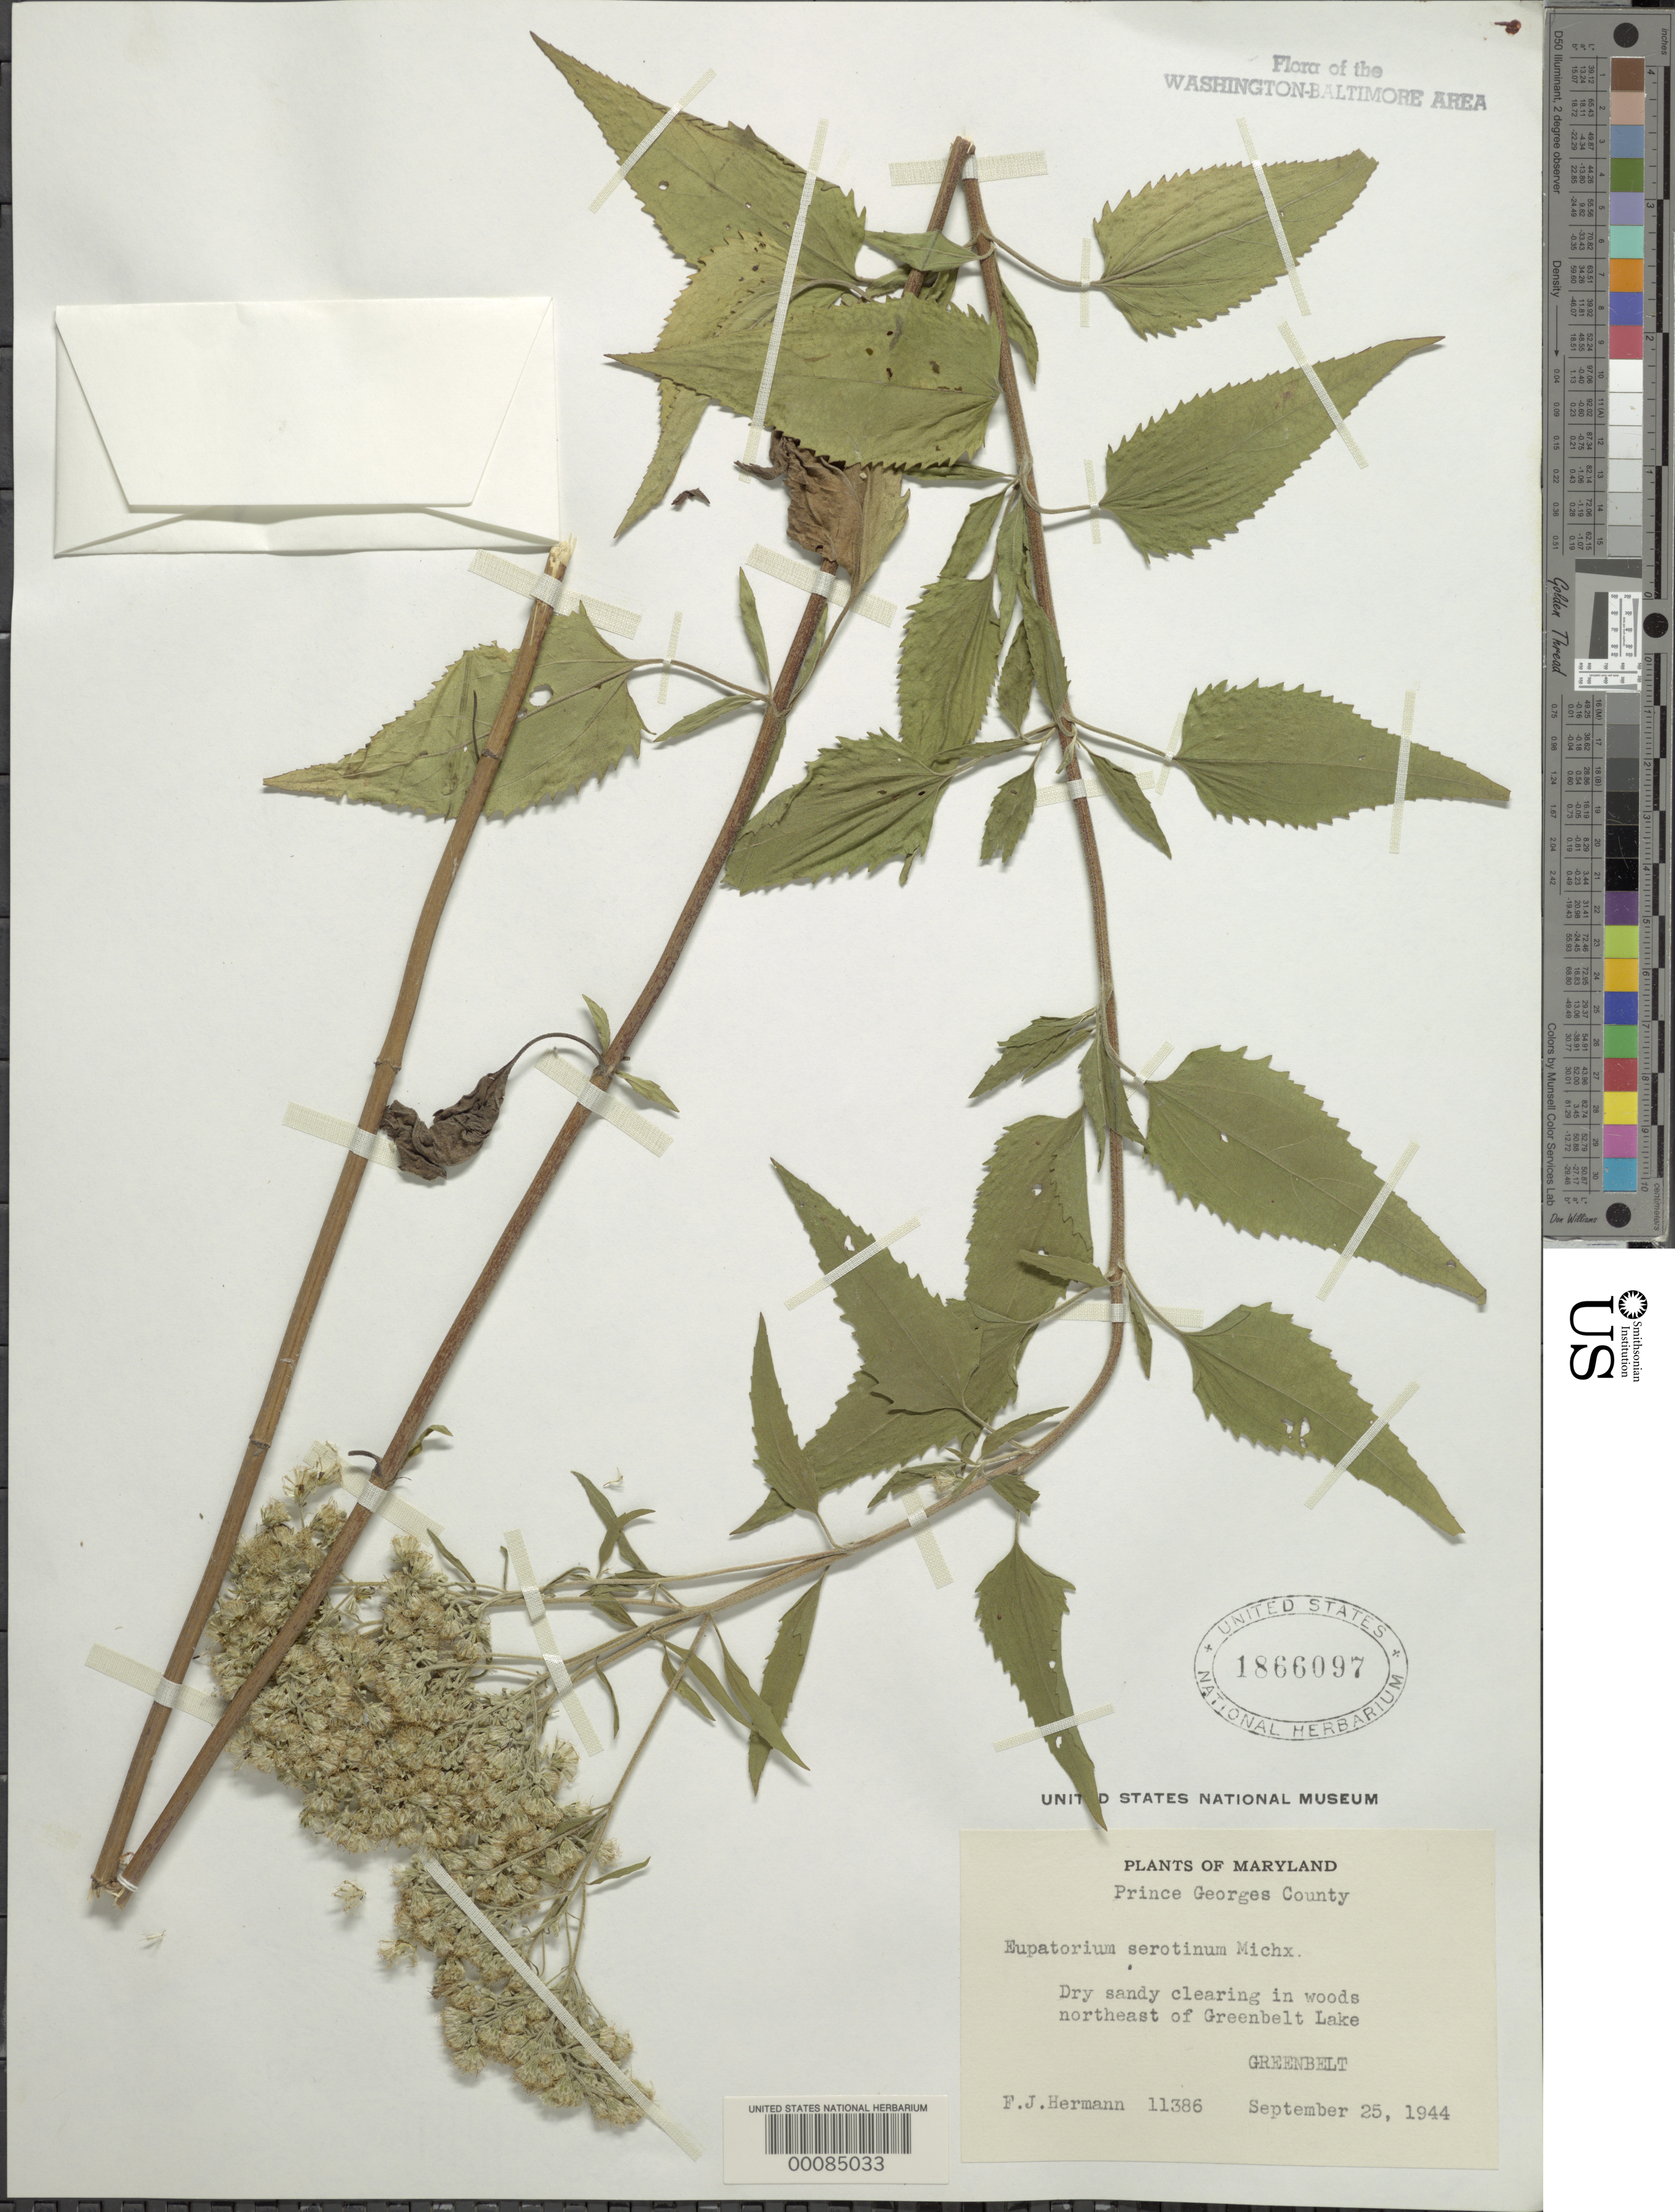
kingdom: Plantae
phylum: Tracheophyta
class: Magnoliopsida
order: Asterales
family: Asteraceae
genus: Eupatorium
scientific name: Eupatorium serotinum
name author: Michx.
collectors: F. J. Hermann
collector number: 11386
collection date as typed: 25 Sep 1944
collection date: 1944-09-25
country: United States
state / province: Maryland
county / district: Prince George's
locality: NE of Greenbelt Lake, Greenbelt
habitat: Dry sandy clearing in woods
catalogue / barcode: US 1866097